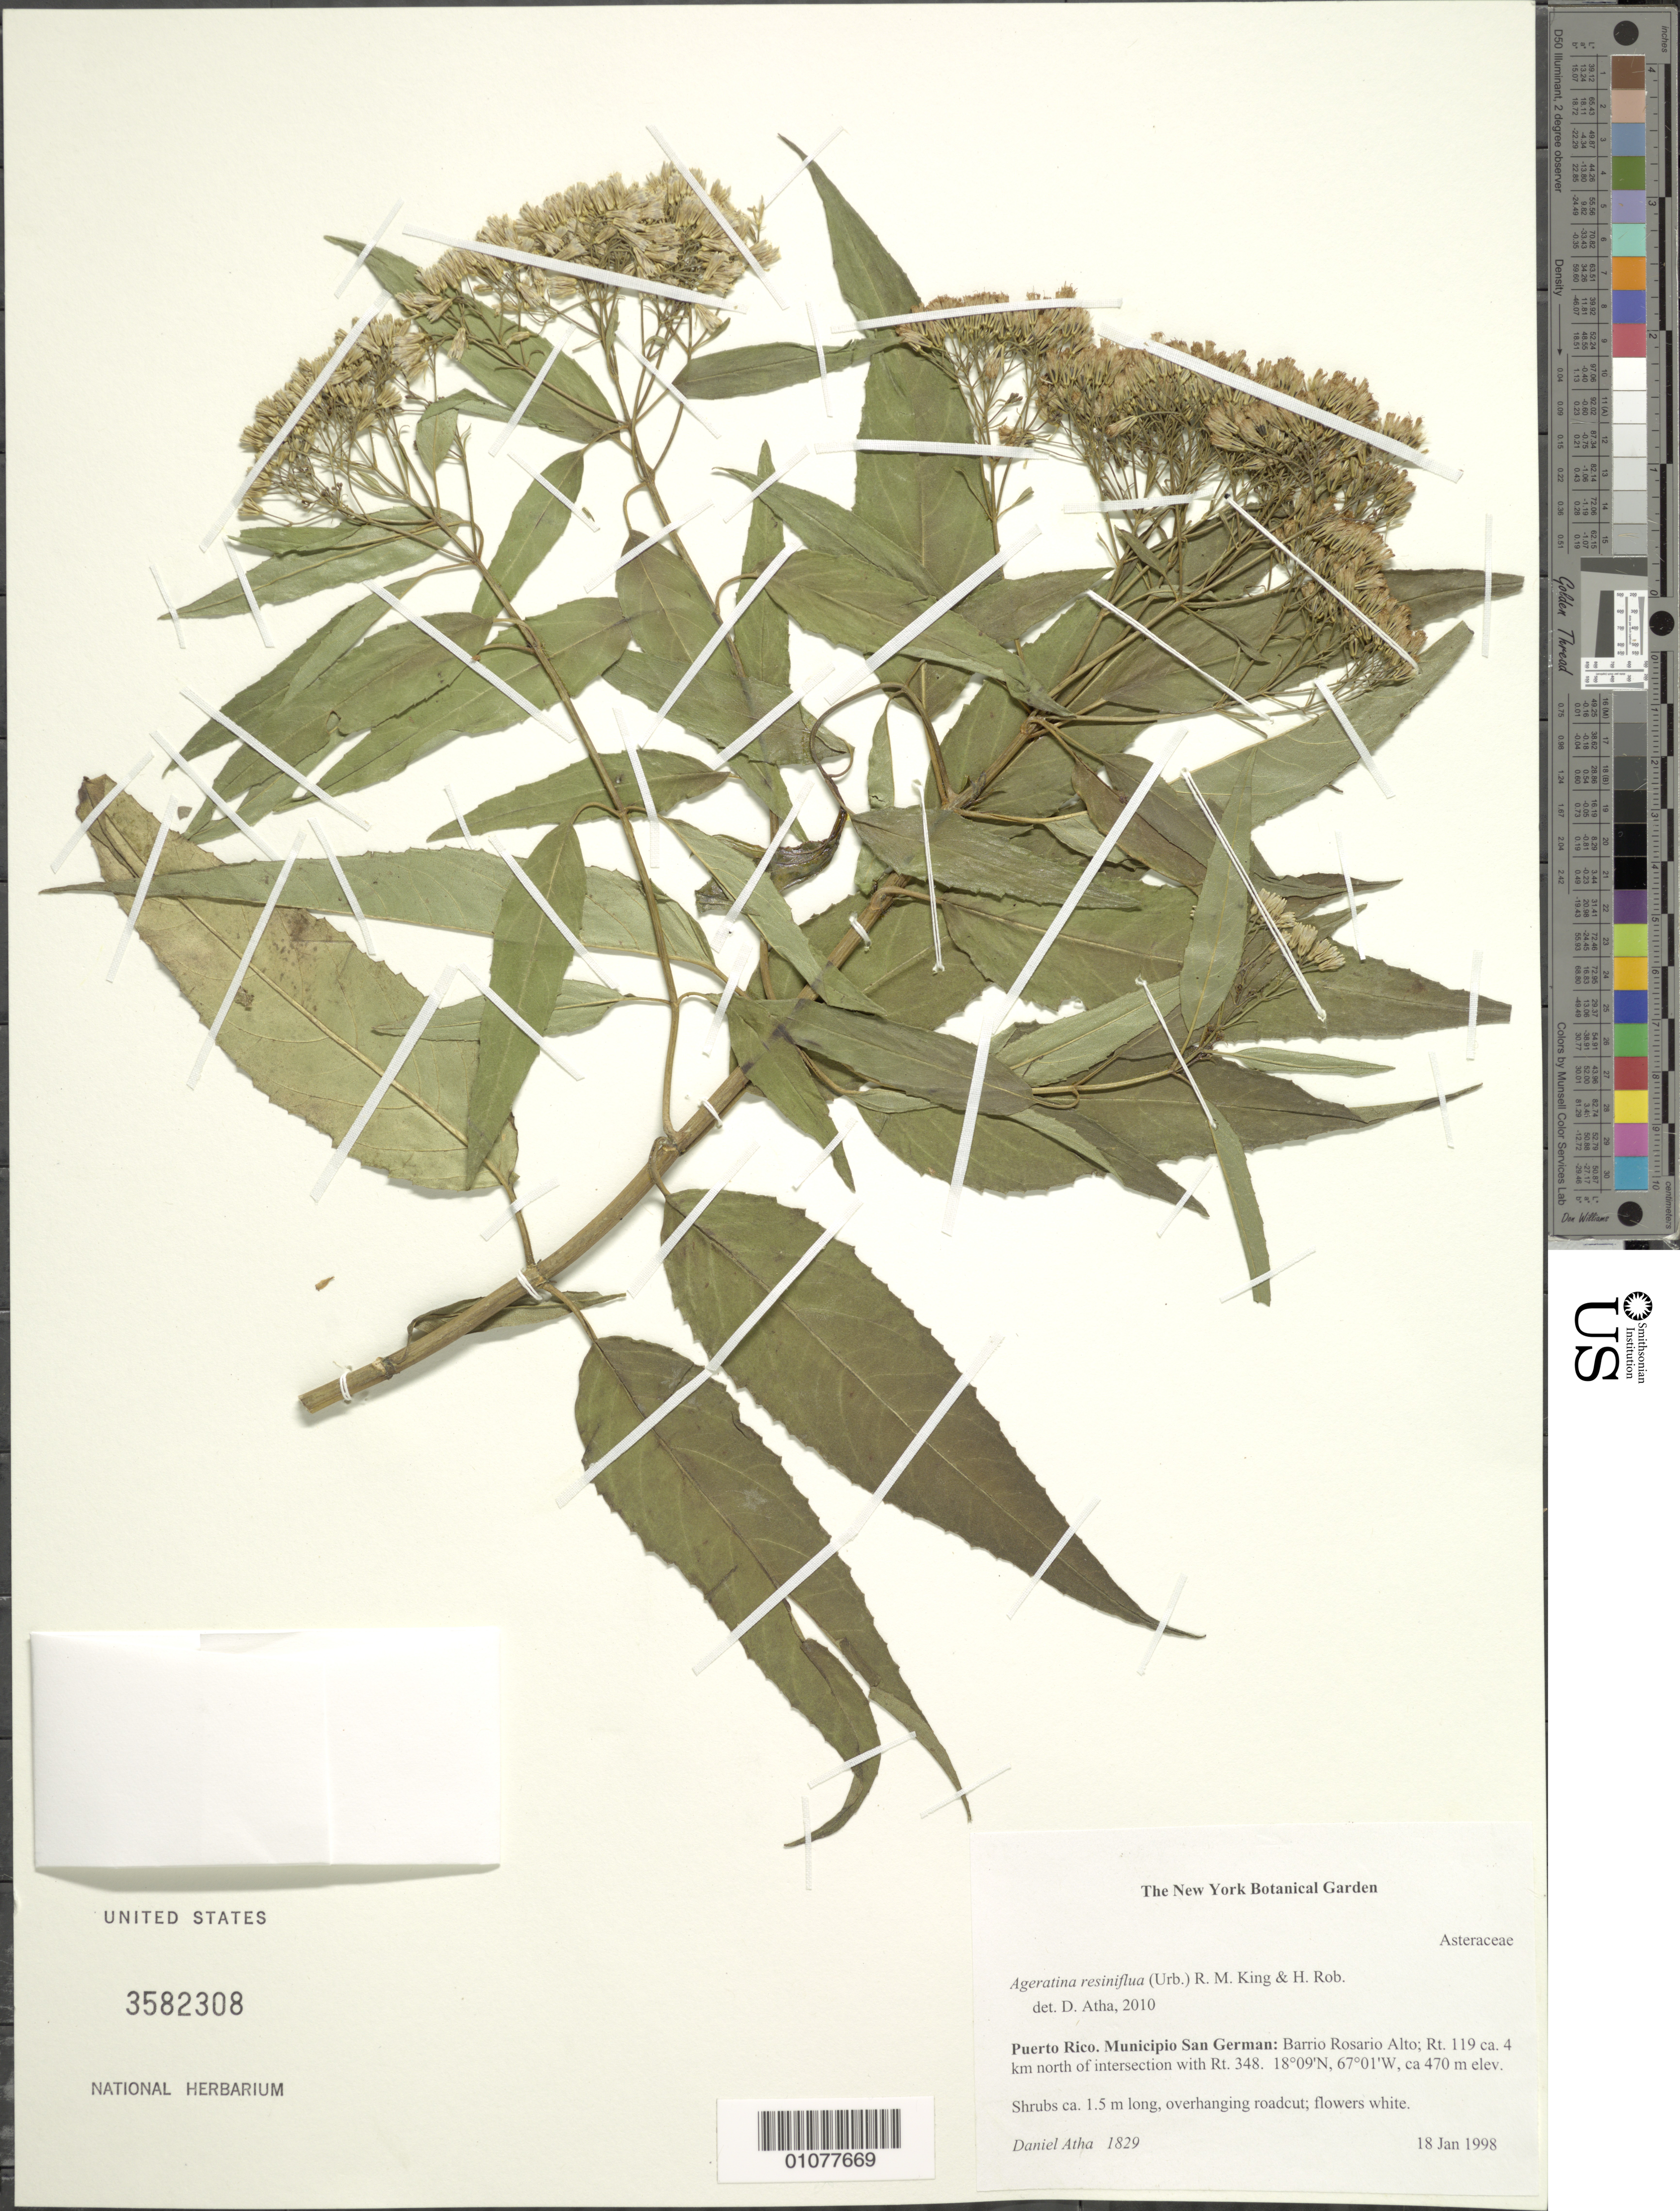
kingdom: Plantae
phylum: Tracheophyta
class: Magnoliopsida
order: Asterales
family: Asteraceae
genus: Ageratina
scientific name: Ageratina resiniflua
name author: (Urb.) R.M. King & H. Rob.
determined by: Atha, D.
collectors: D. Atha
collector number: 1829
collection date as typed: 18 Jan 1998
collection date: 1998-01-18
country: Puerto Rico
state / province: San Germán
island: Puerto Rico I.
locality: Municipio San German; Barrio Rosario Alto; Rt. 119, ca. 4 km N of intersection with Rt. 348.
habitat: Overhanging roadcut.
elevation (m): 470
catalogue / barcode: US 3582308